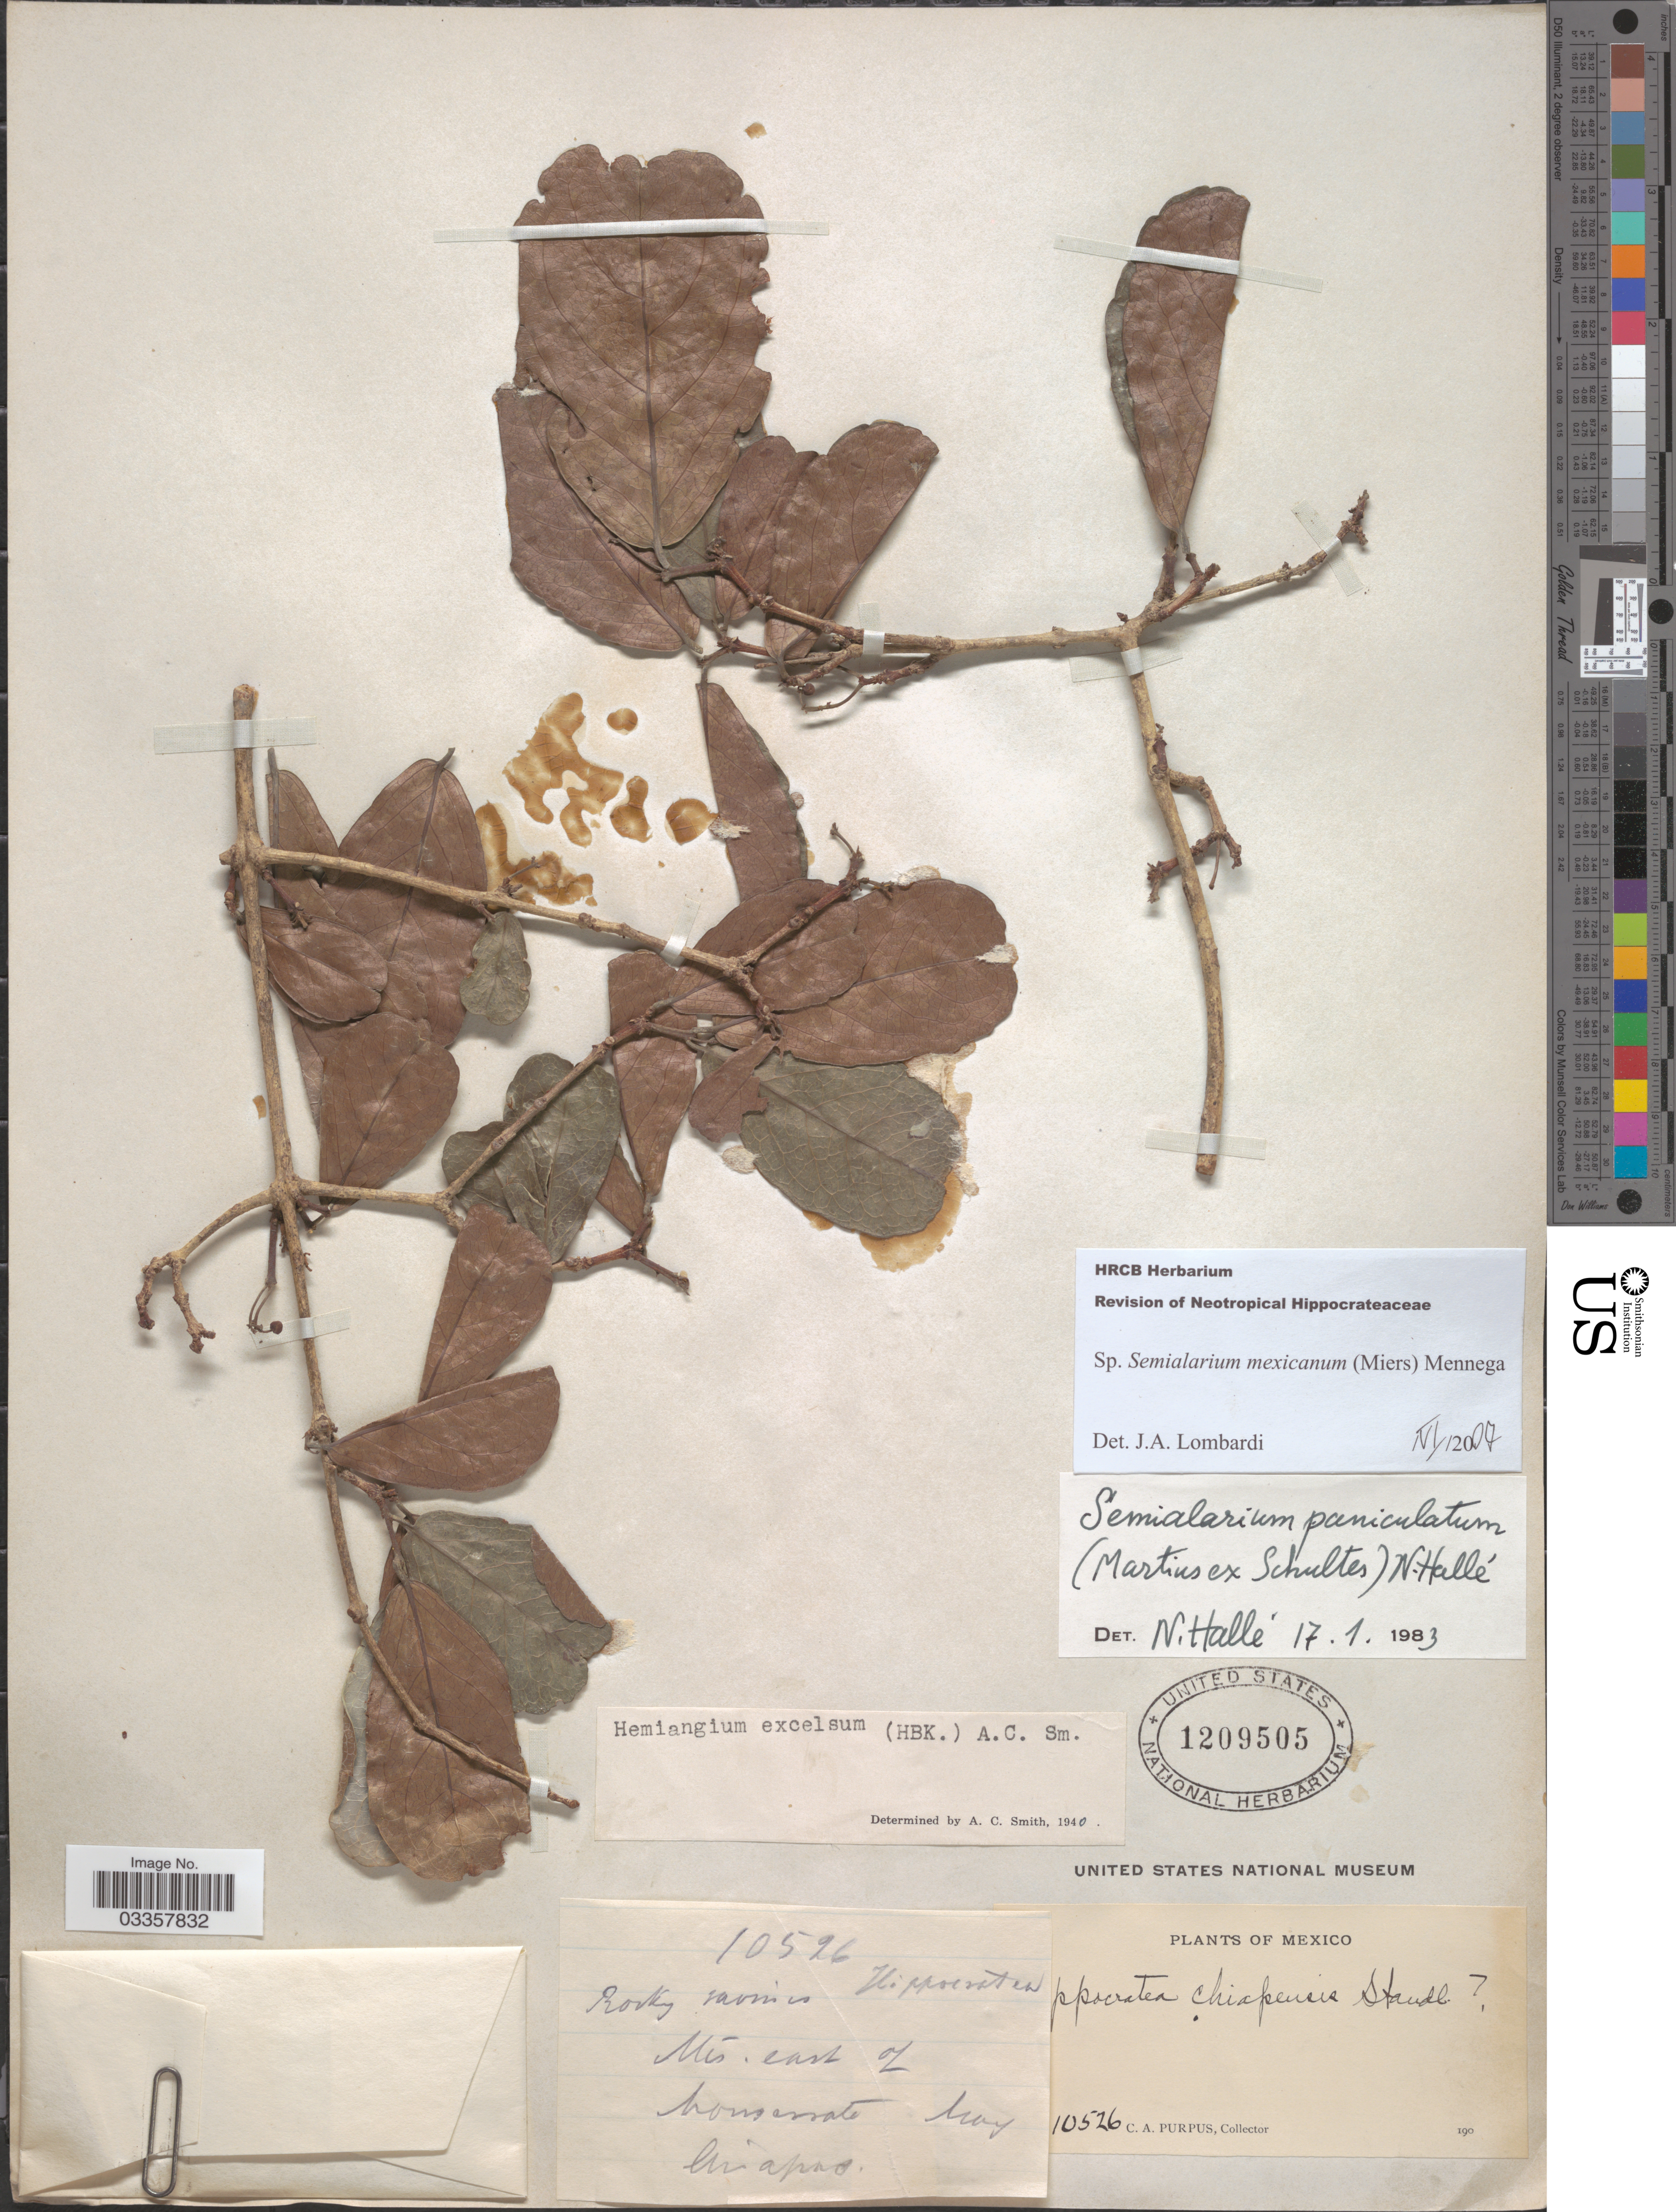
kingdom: Plantae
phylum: Tracheophyta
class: Magnoliopsida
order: Celastrales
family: Celastraceae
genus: Semialarium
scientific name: Semialarium mexicanum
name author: (Miers) Mennega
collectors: C. A. Purpus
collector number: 10526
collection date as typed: May 190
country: Mexico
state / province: Chiapas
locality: Mts. east of Monserrate.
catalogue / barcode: US 1209505